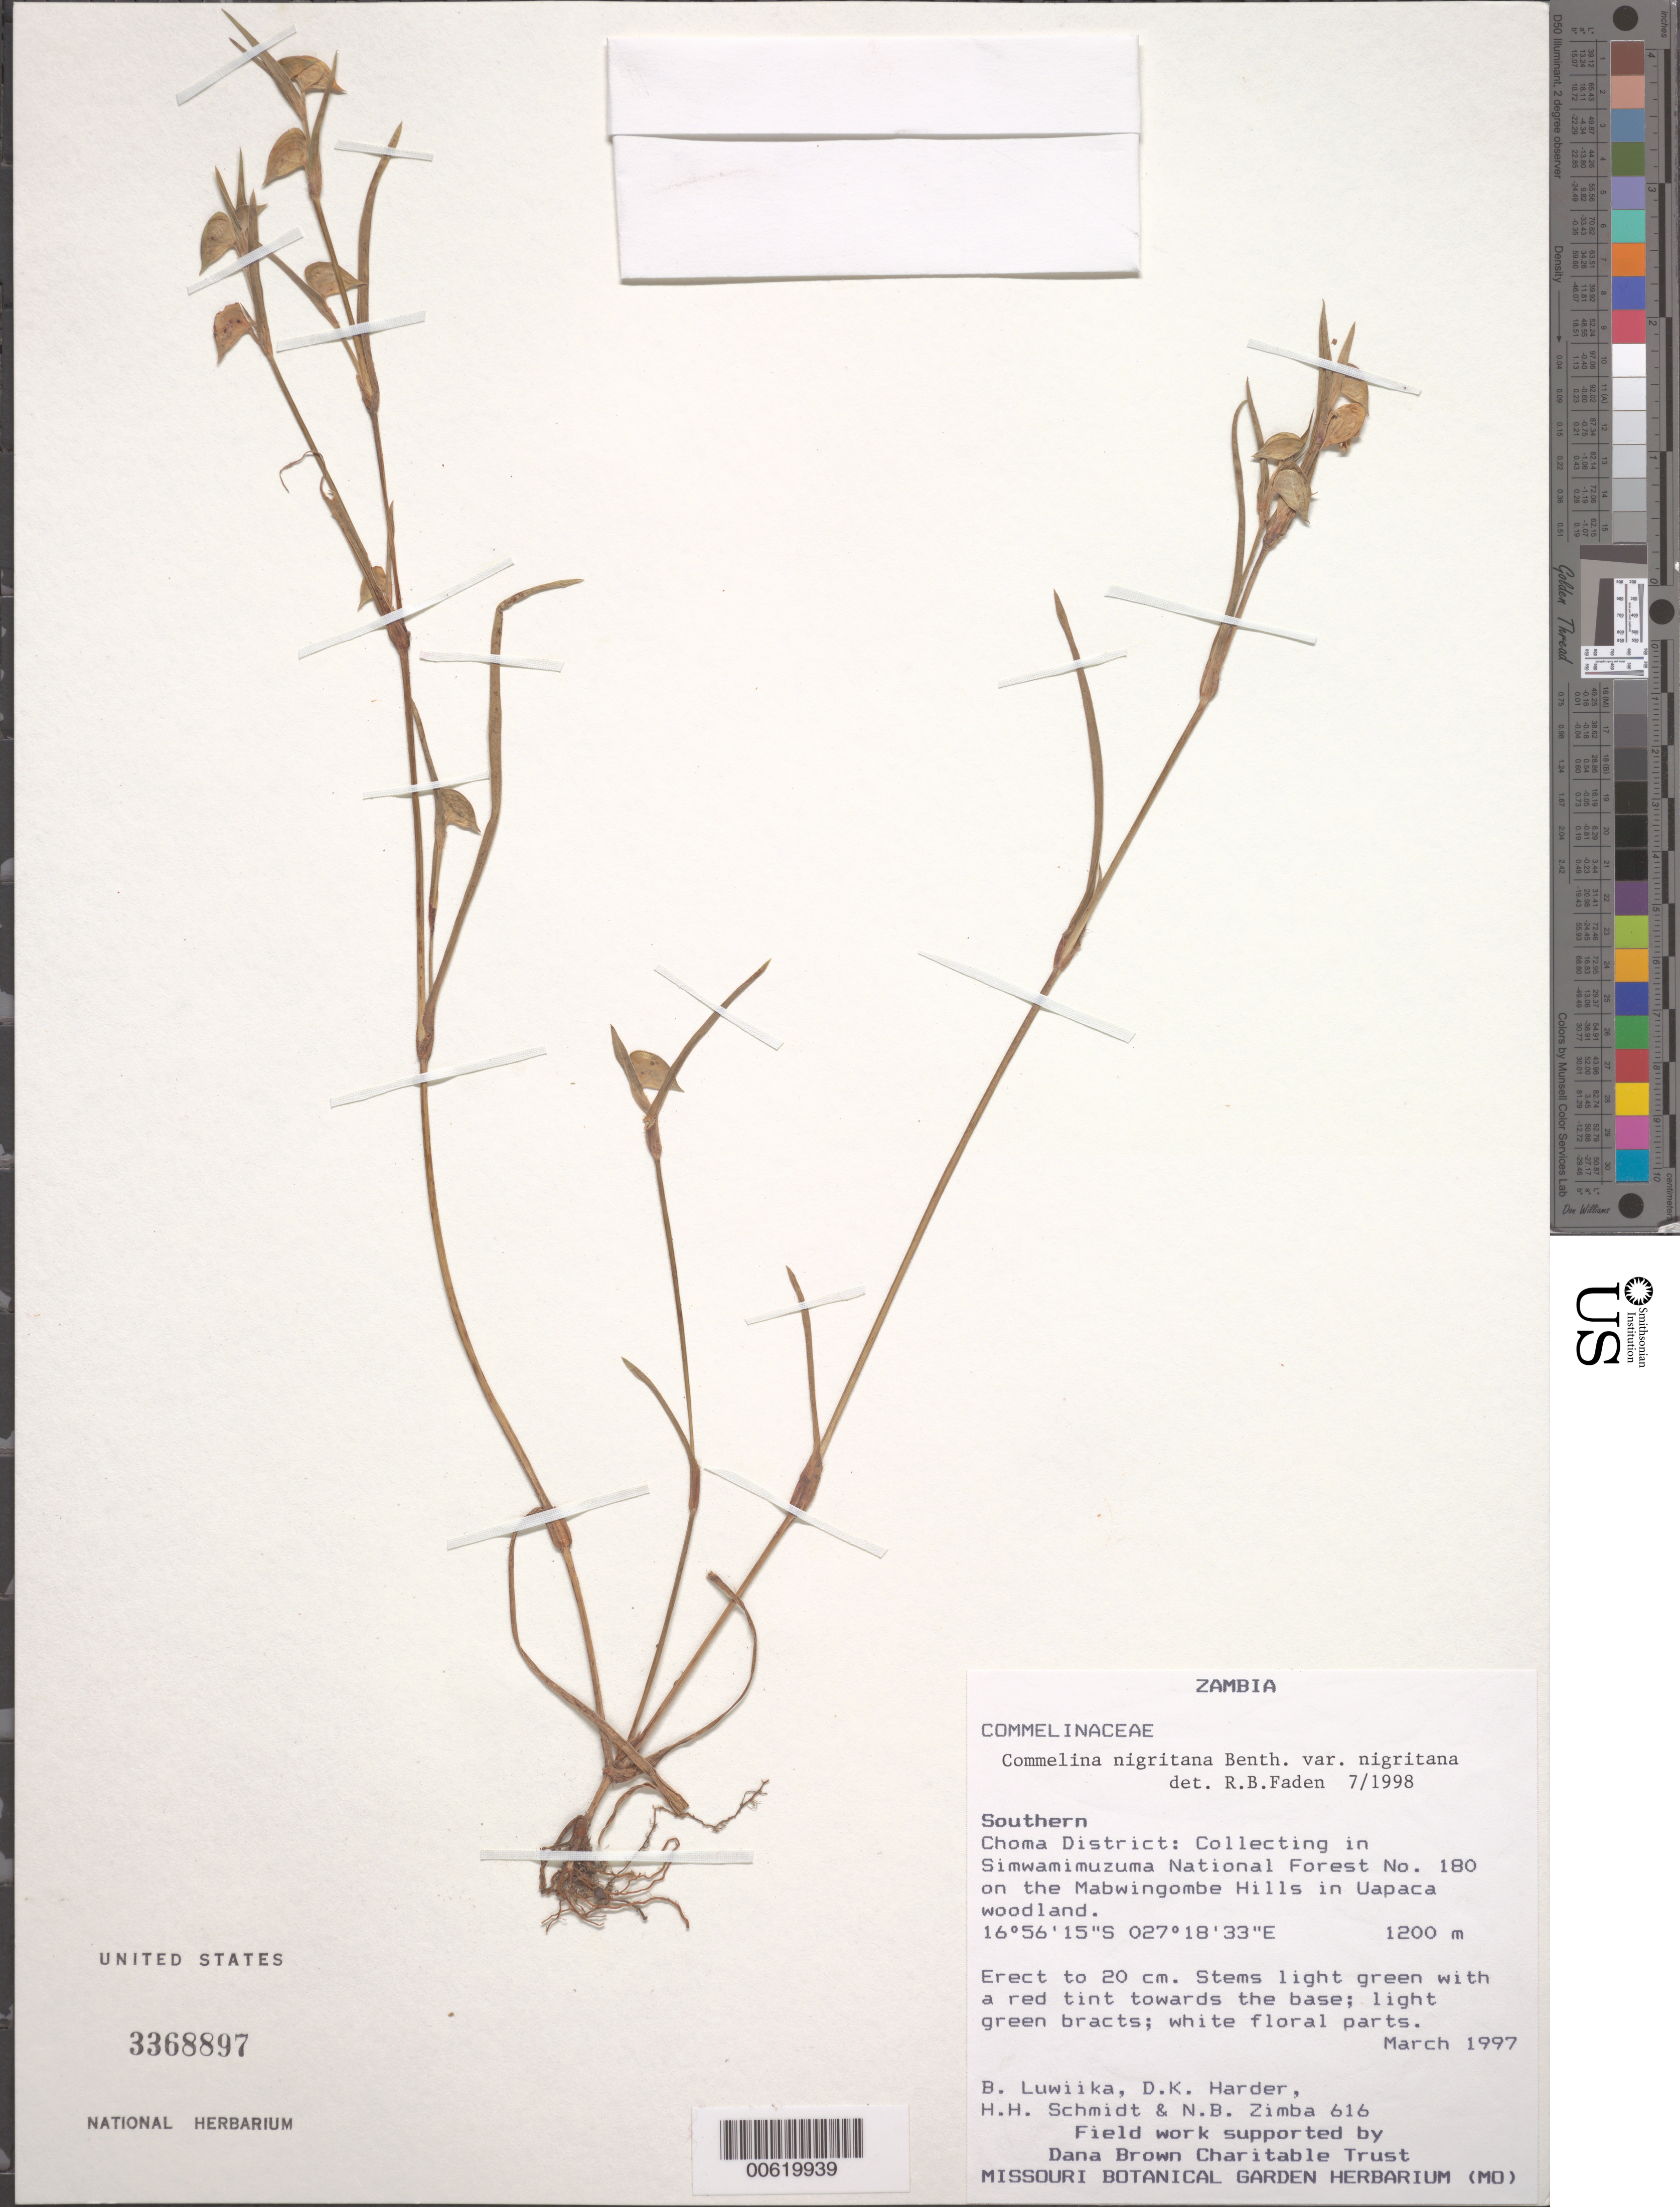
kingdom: Plantae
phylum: Tracheophyta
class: Liliopsida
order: Commelinales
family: Commelinaceae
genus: Commelina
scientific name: Commelina nigritana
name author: Benth.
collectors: B. Luwiika, H. H. Schmidt, D. Harder & N. B. Zimba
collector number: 616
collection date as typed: Mar 1997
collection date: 1997-03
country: Zambia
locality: Choma dist.,simwamimuzuma national forest, # 180 on the mabwingombe hills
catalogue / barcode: US 3368897